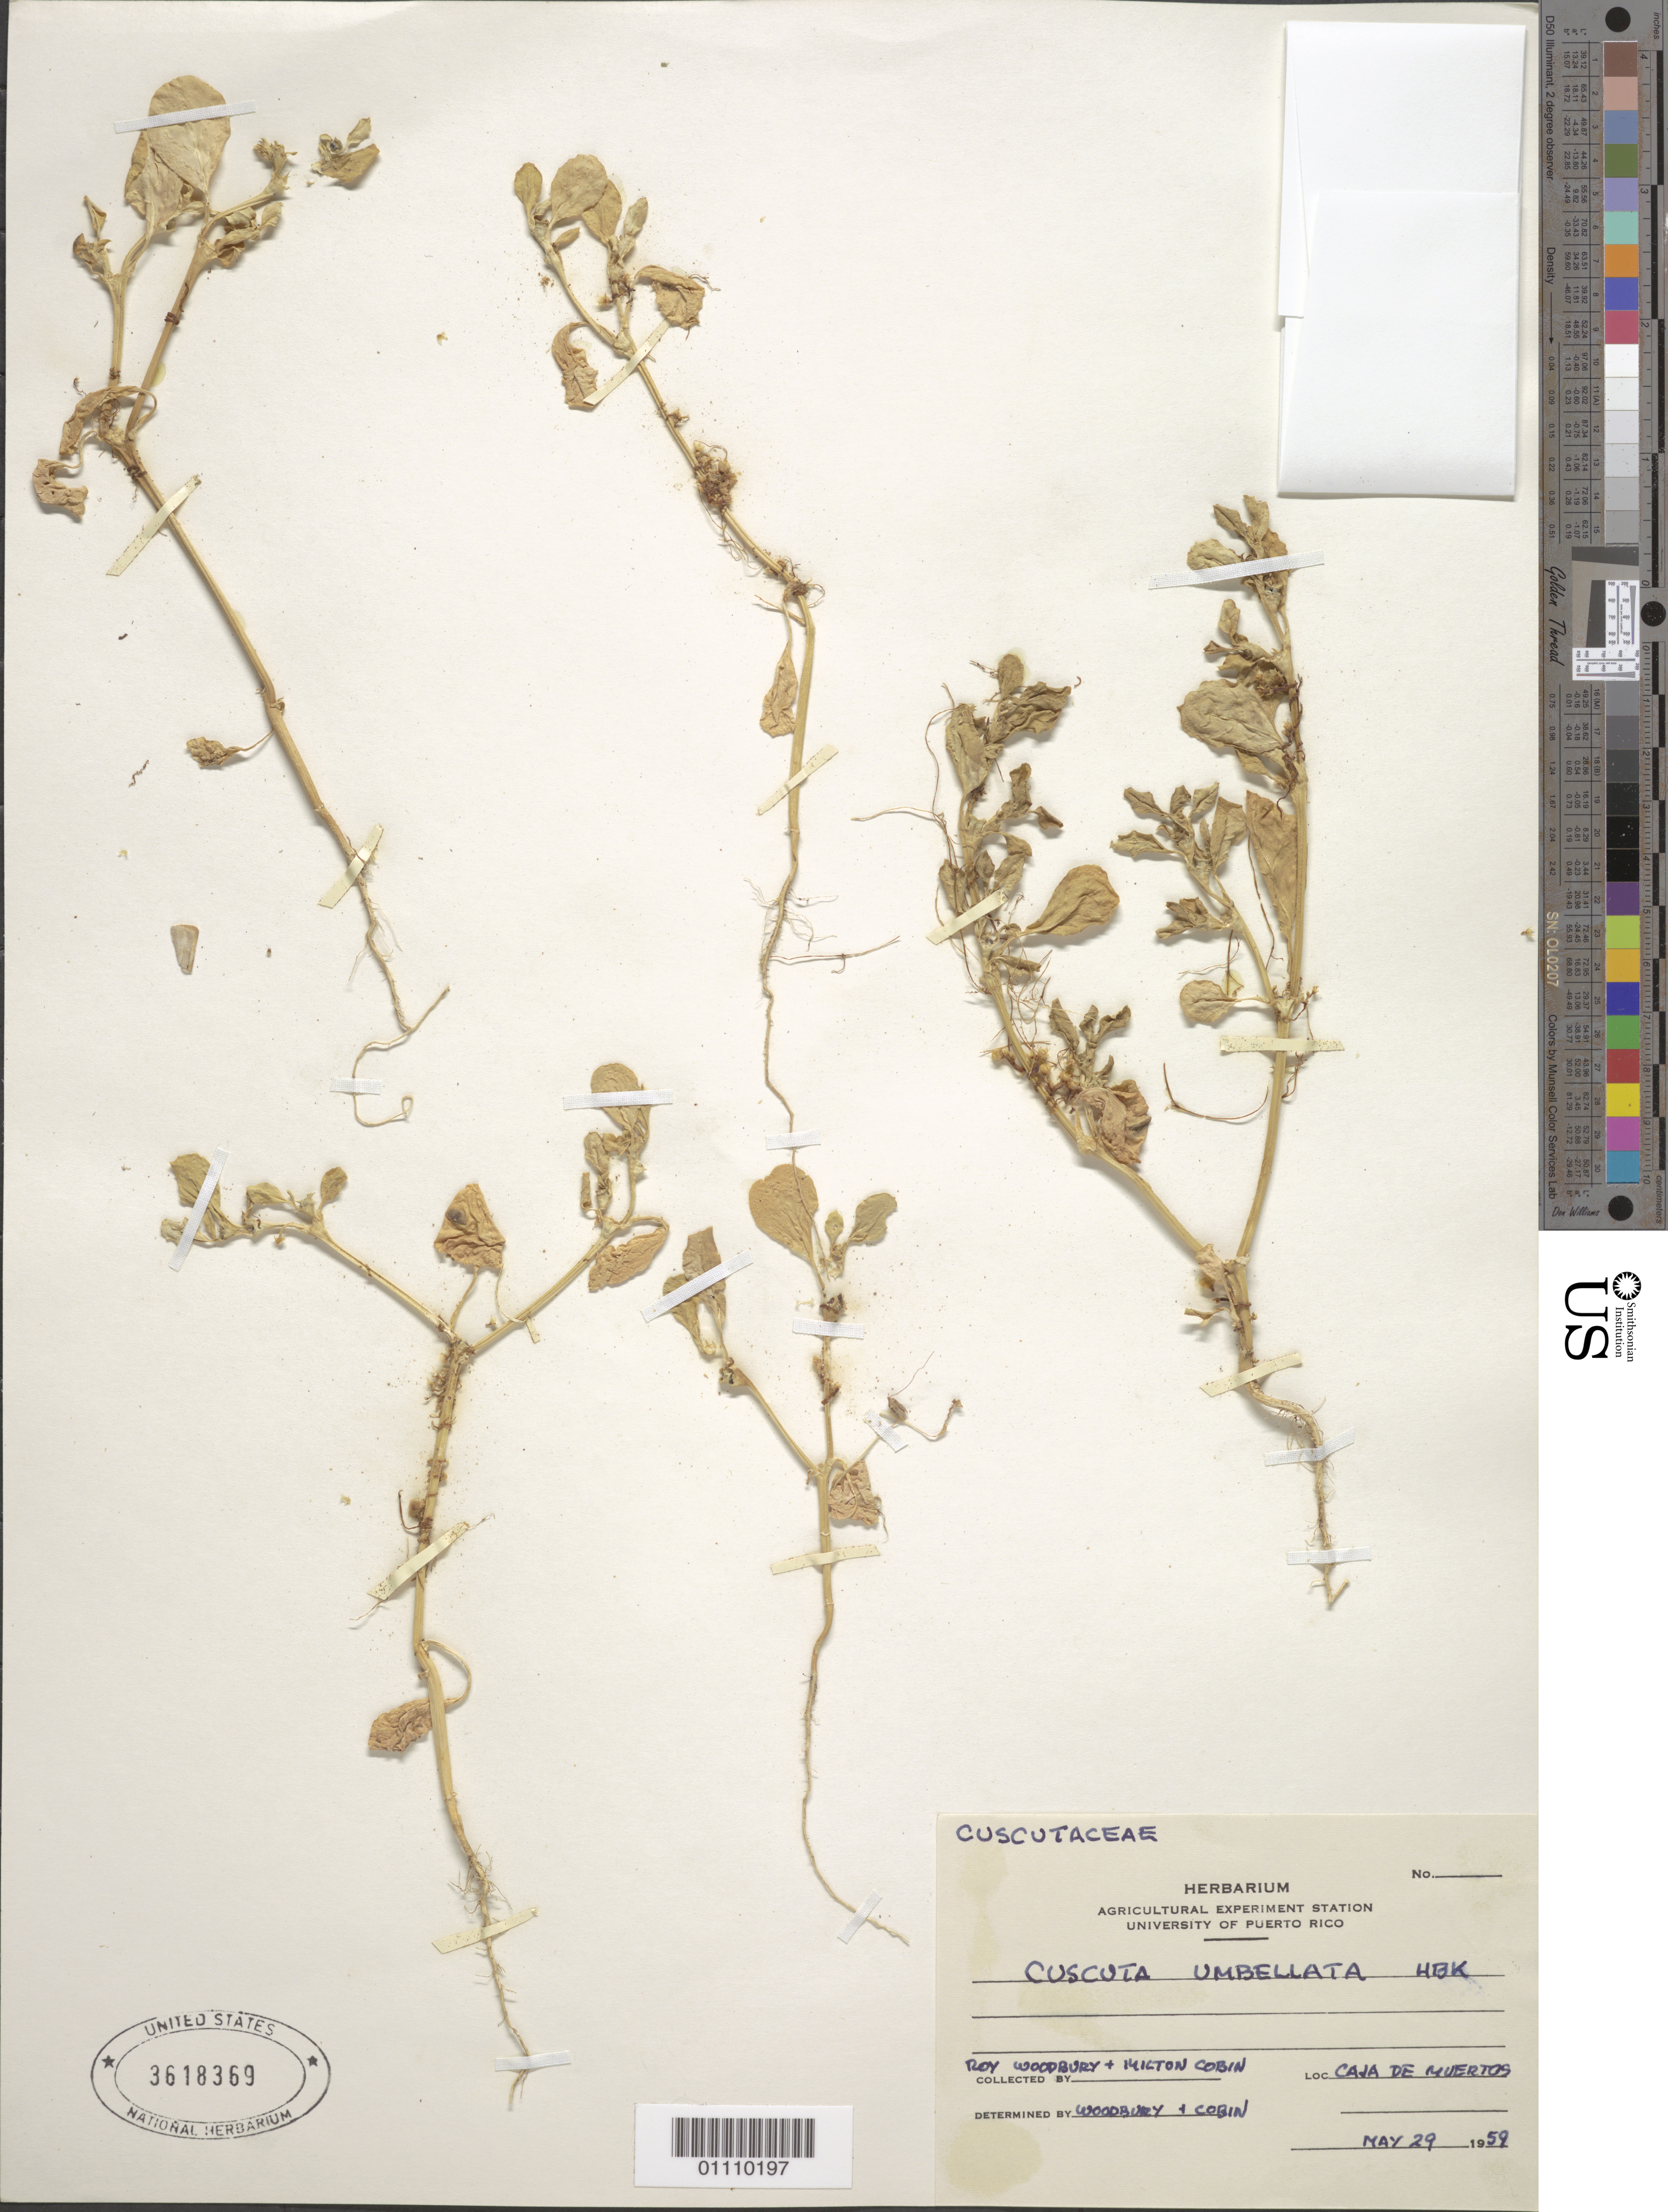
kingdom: Plantae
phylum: Tracheophyta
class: Magnoliopsida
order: Solanales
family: Convolvulaceae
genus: Cuscuta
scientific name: Cuscuta umbellata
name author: Kunth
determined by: Woodbury, R. O.; Cobin, M.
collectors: R. O. Woodbury & M. Cobin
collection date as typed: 29 May 1959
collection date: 1959-05-29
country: Puerto Rico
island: Caja de Muertos I.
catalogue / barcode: US 3618369